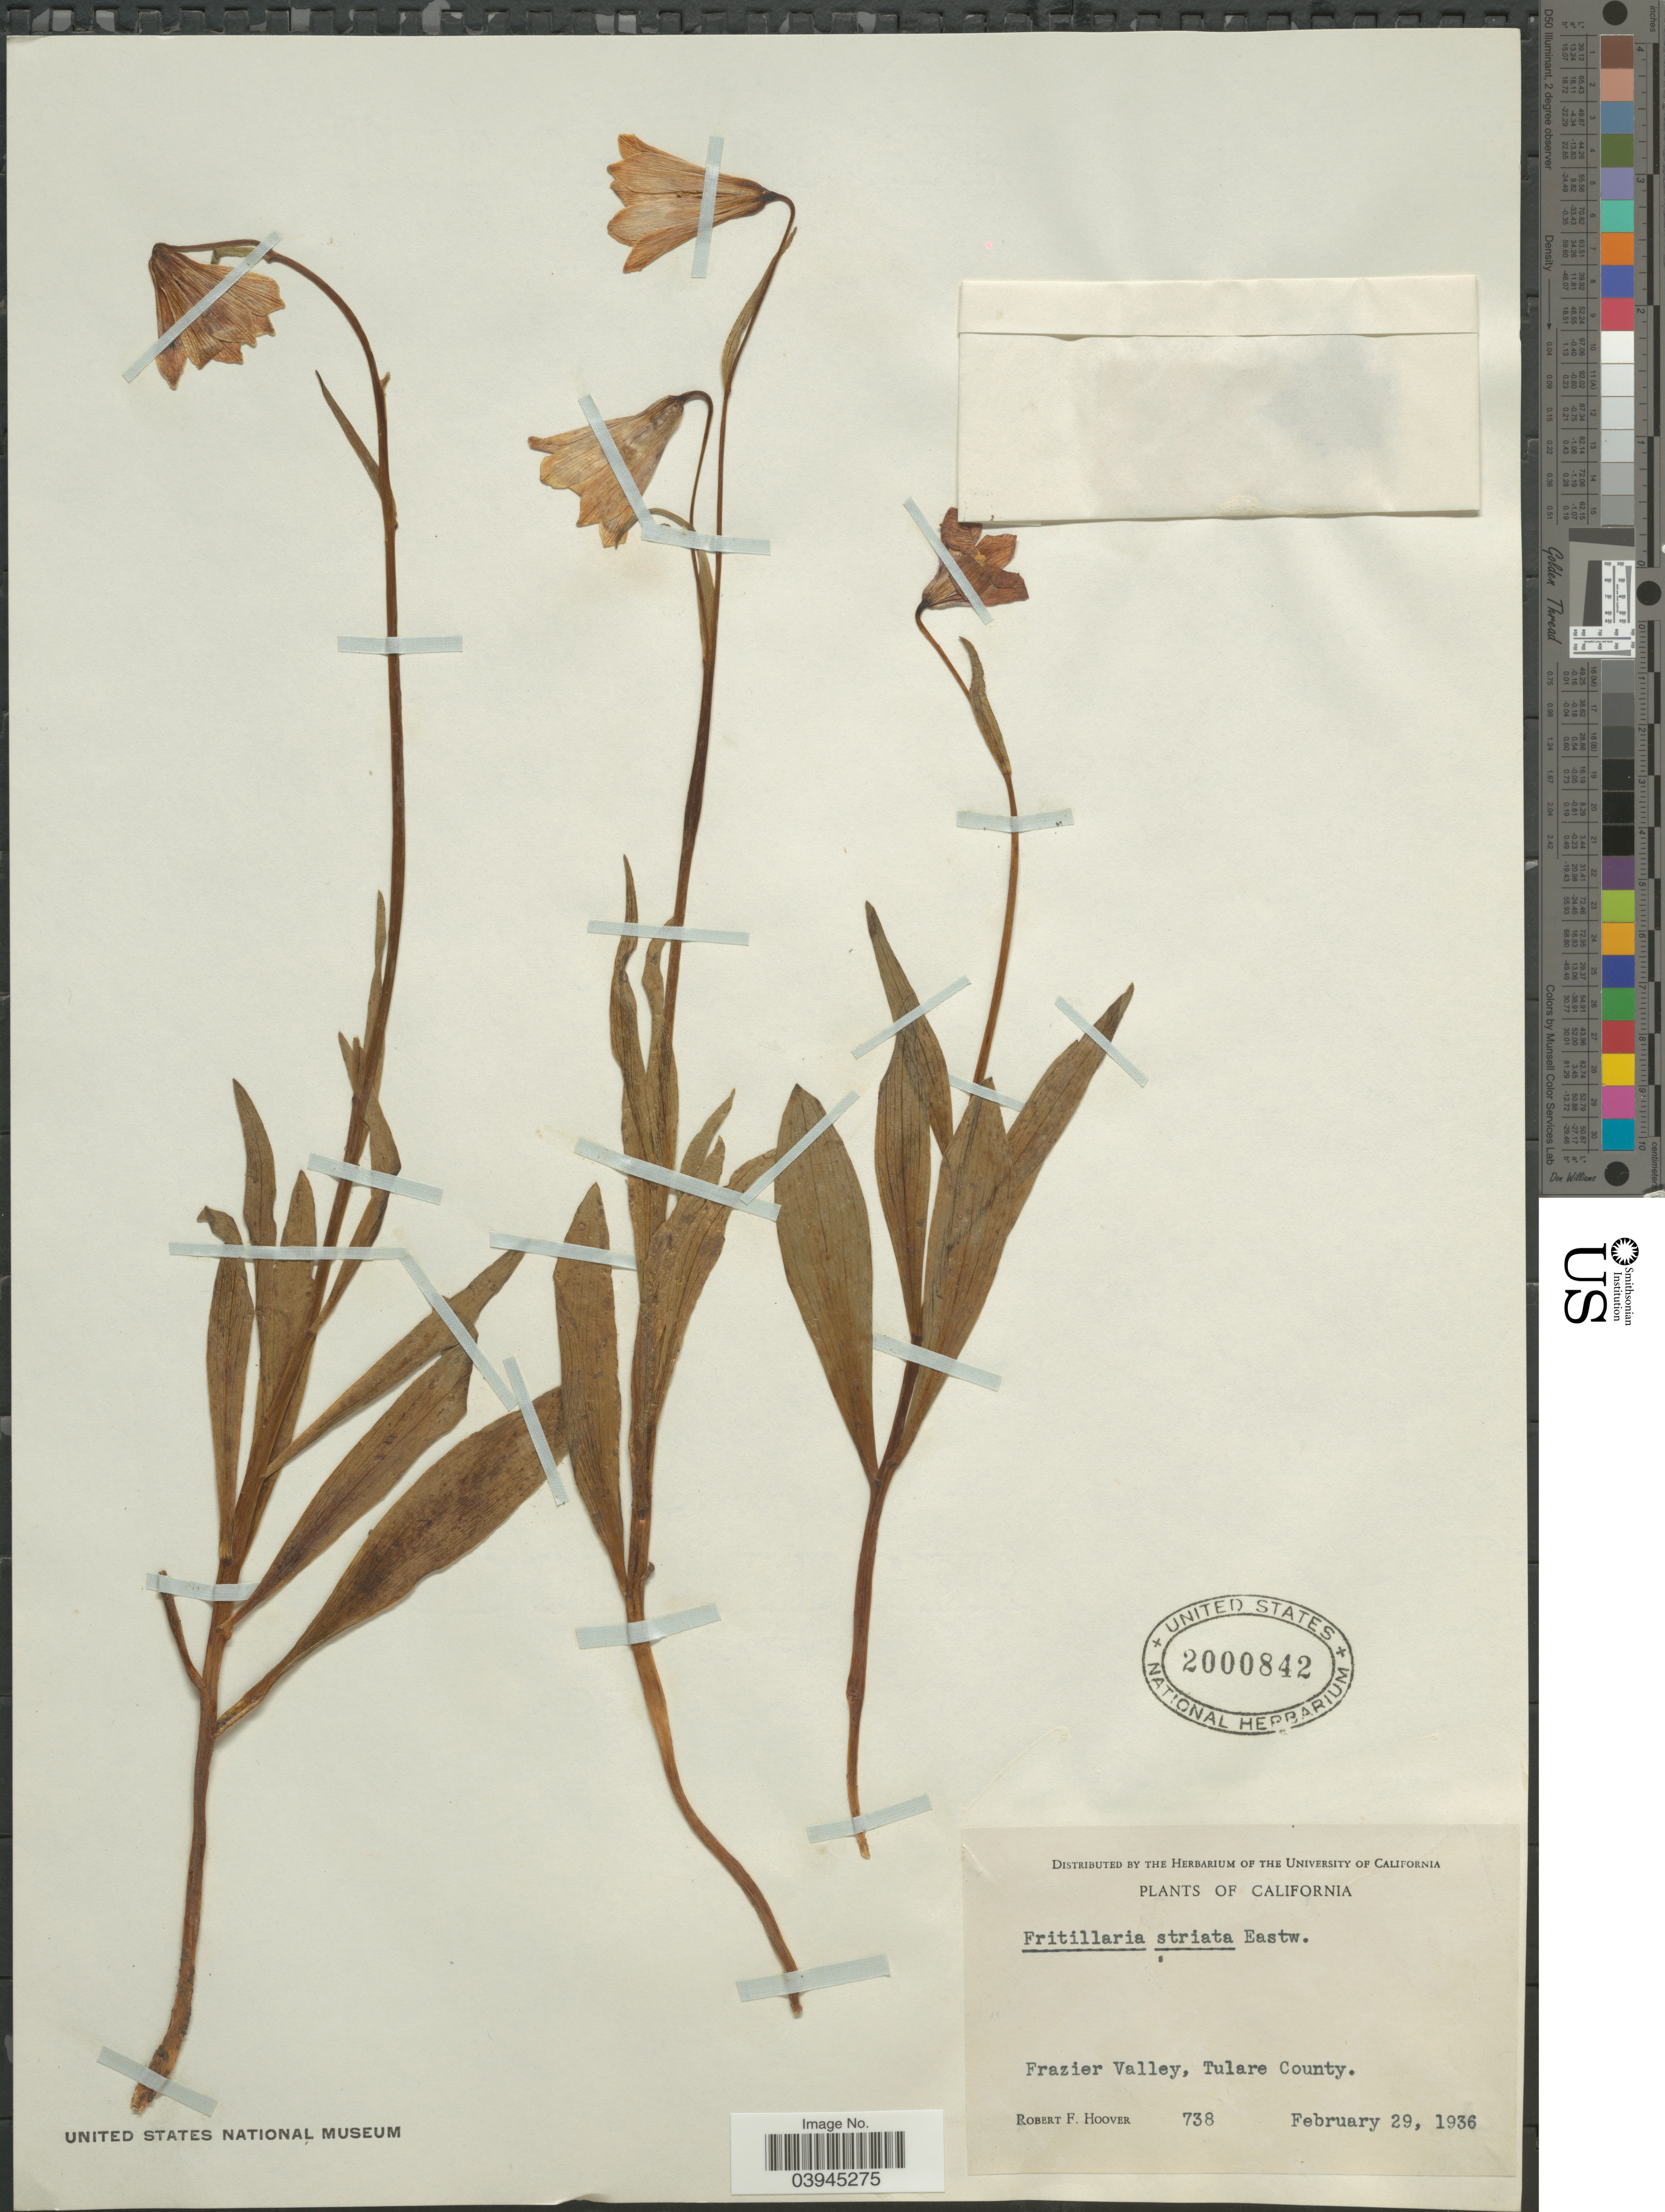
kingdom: Plantae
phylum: Tracheophyta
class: Liliopsida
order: Liliales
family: Liliaceae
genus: Fritillaria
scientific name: Fritillaria striata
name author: Eastw.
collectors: R. F. Hoover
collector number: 738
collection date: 1936-02-29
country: United States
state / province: California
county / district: Tulare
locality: Frazier Valley, Tulare County.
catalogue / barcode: US 2000842